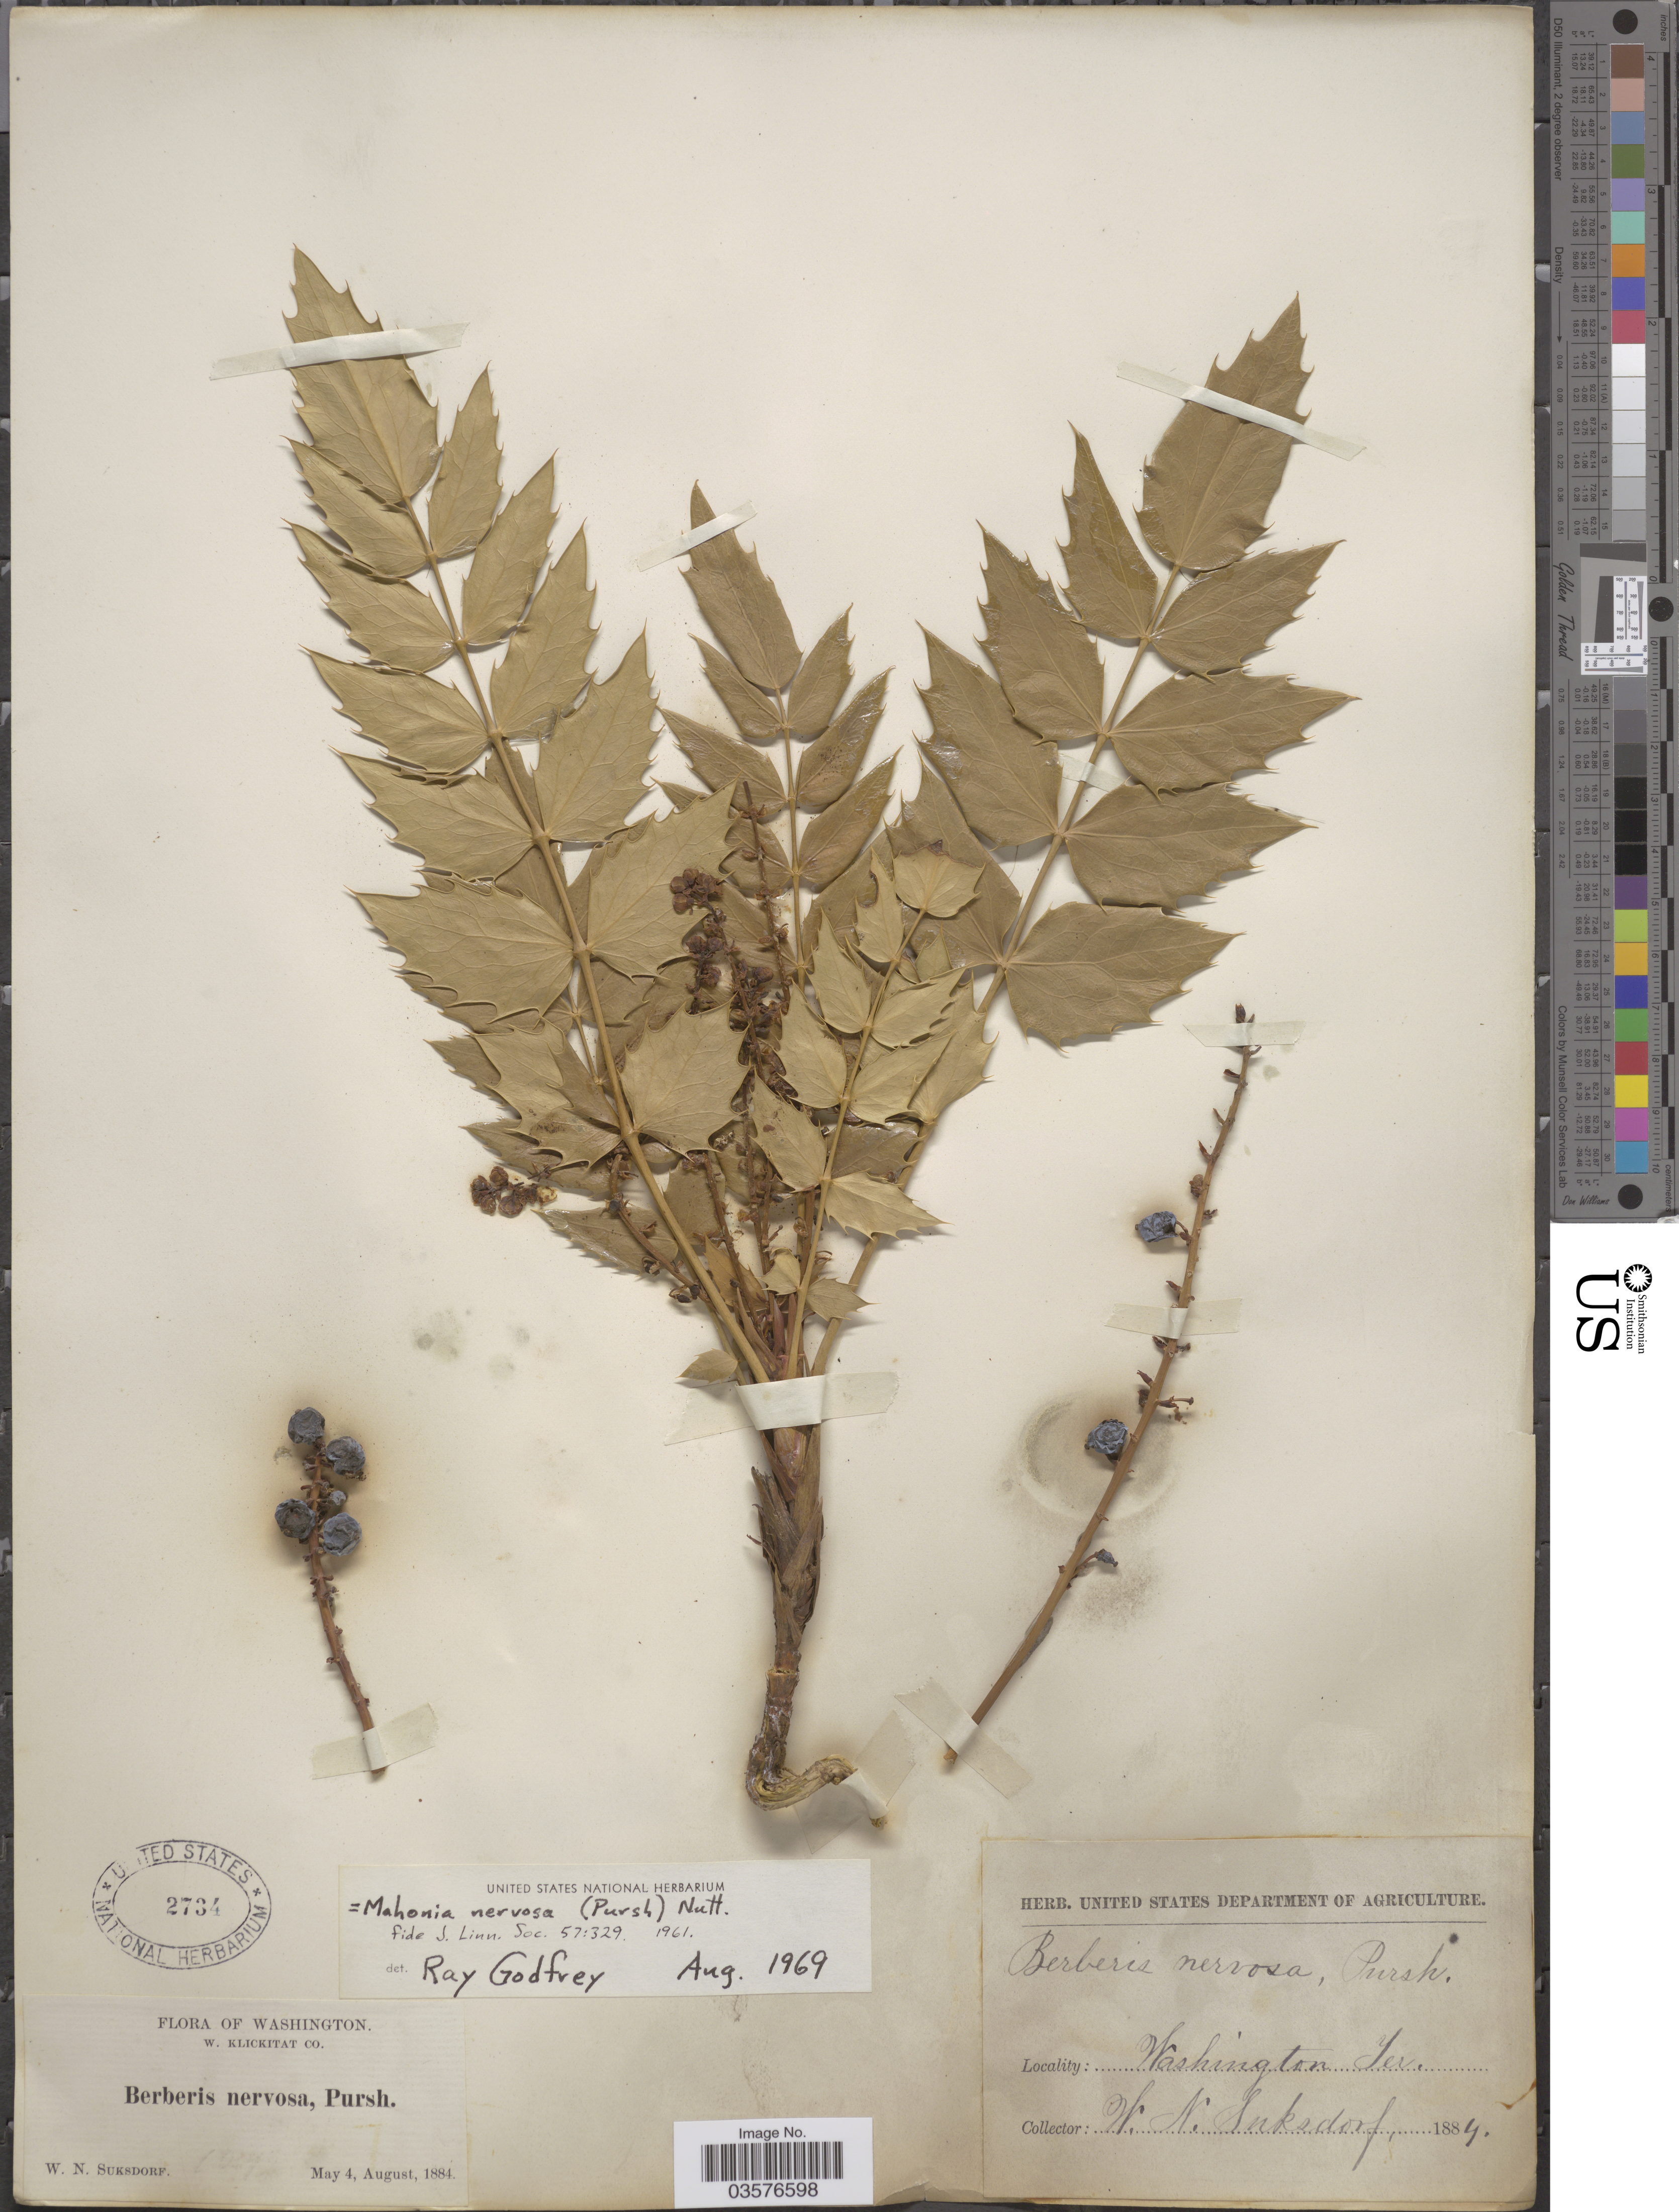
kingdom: Plantae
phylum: Tracheophyta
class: Magnoliopsida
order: Ranunculales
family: Berberidaceae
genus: Mahonia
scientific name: Mahonia nervosa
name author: (Pursh) Nutt.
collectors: W. N. Suksdorf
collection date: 1884-05-04/1884-08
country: United States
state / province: Washington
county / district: Klickitat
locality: W. Klickitat Co.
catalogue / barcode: US 2734